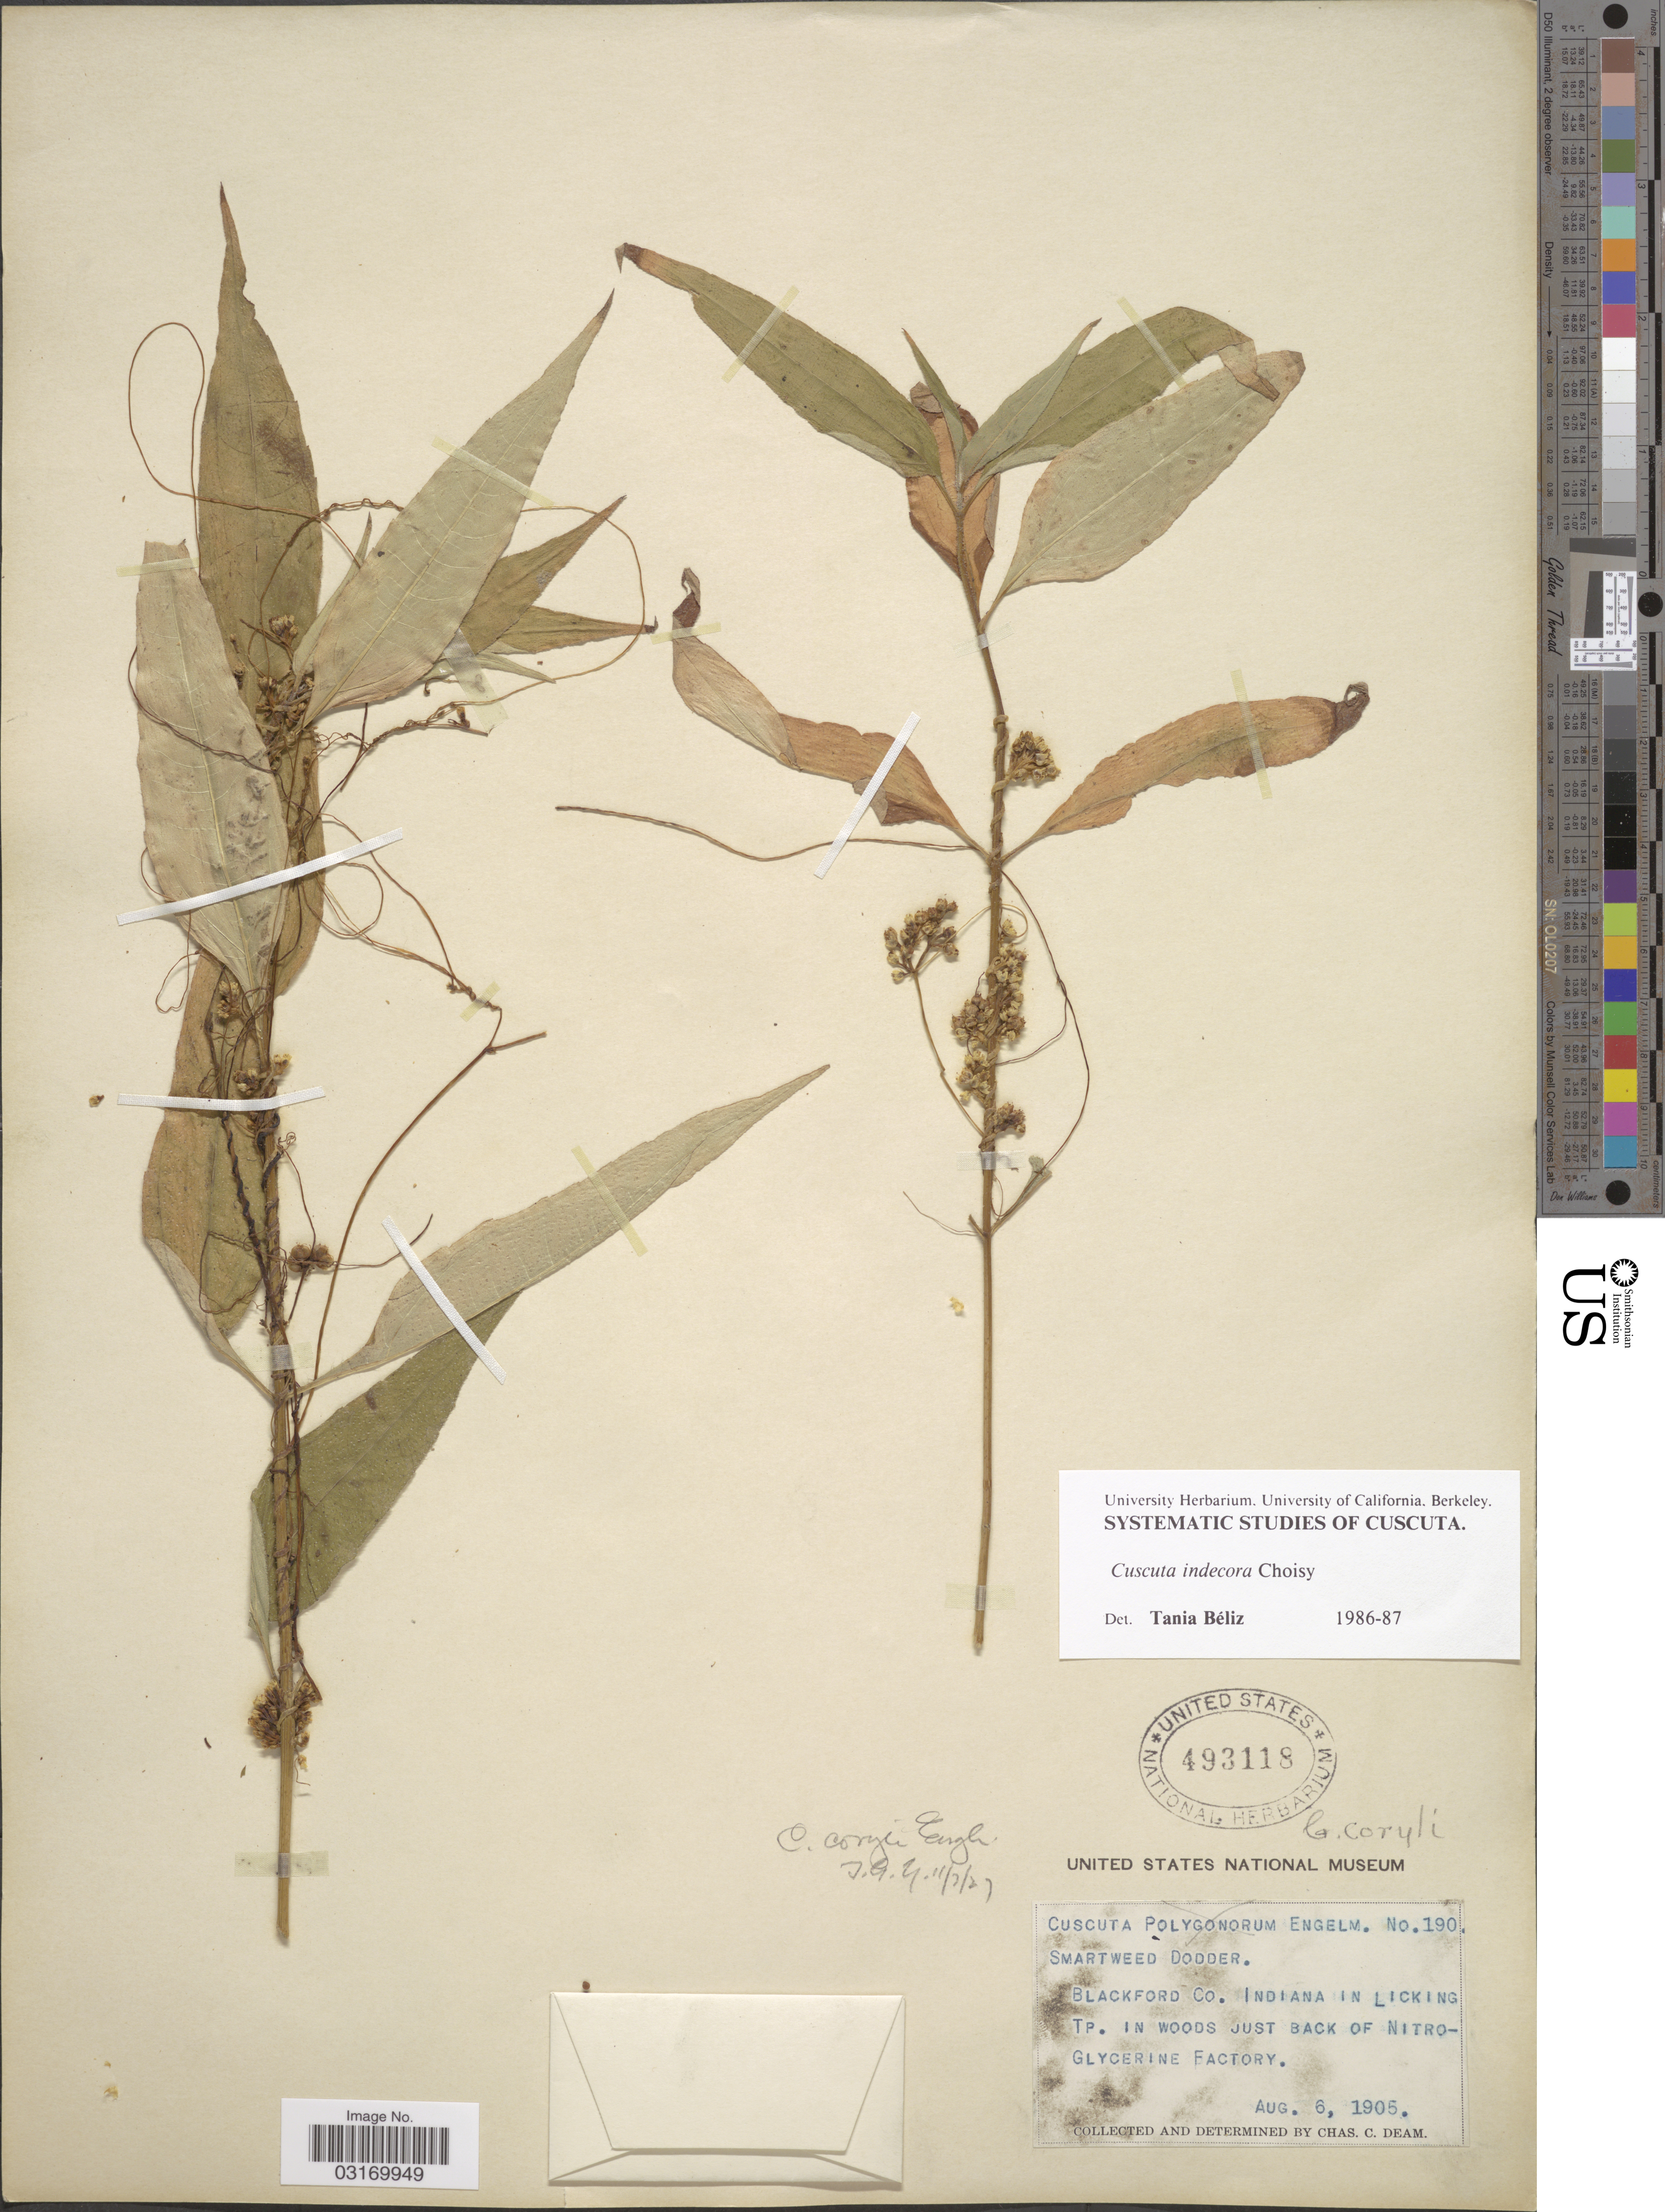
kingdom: Plantae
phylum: Tracheophyta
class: Magnoliopsida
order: Solanales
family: Convolvulaceae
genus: Cuscuta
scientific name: Cuscuta indecora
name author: Choisy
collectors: C. C. Deam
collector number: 190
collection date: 1905-08-06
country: United States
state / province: Indiana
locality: Blackford Co. Indiana in Licking Tp. In woods just back of Nitro-Glycerine factory.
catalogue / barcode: US 493118